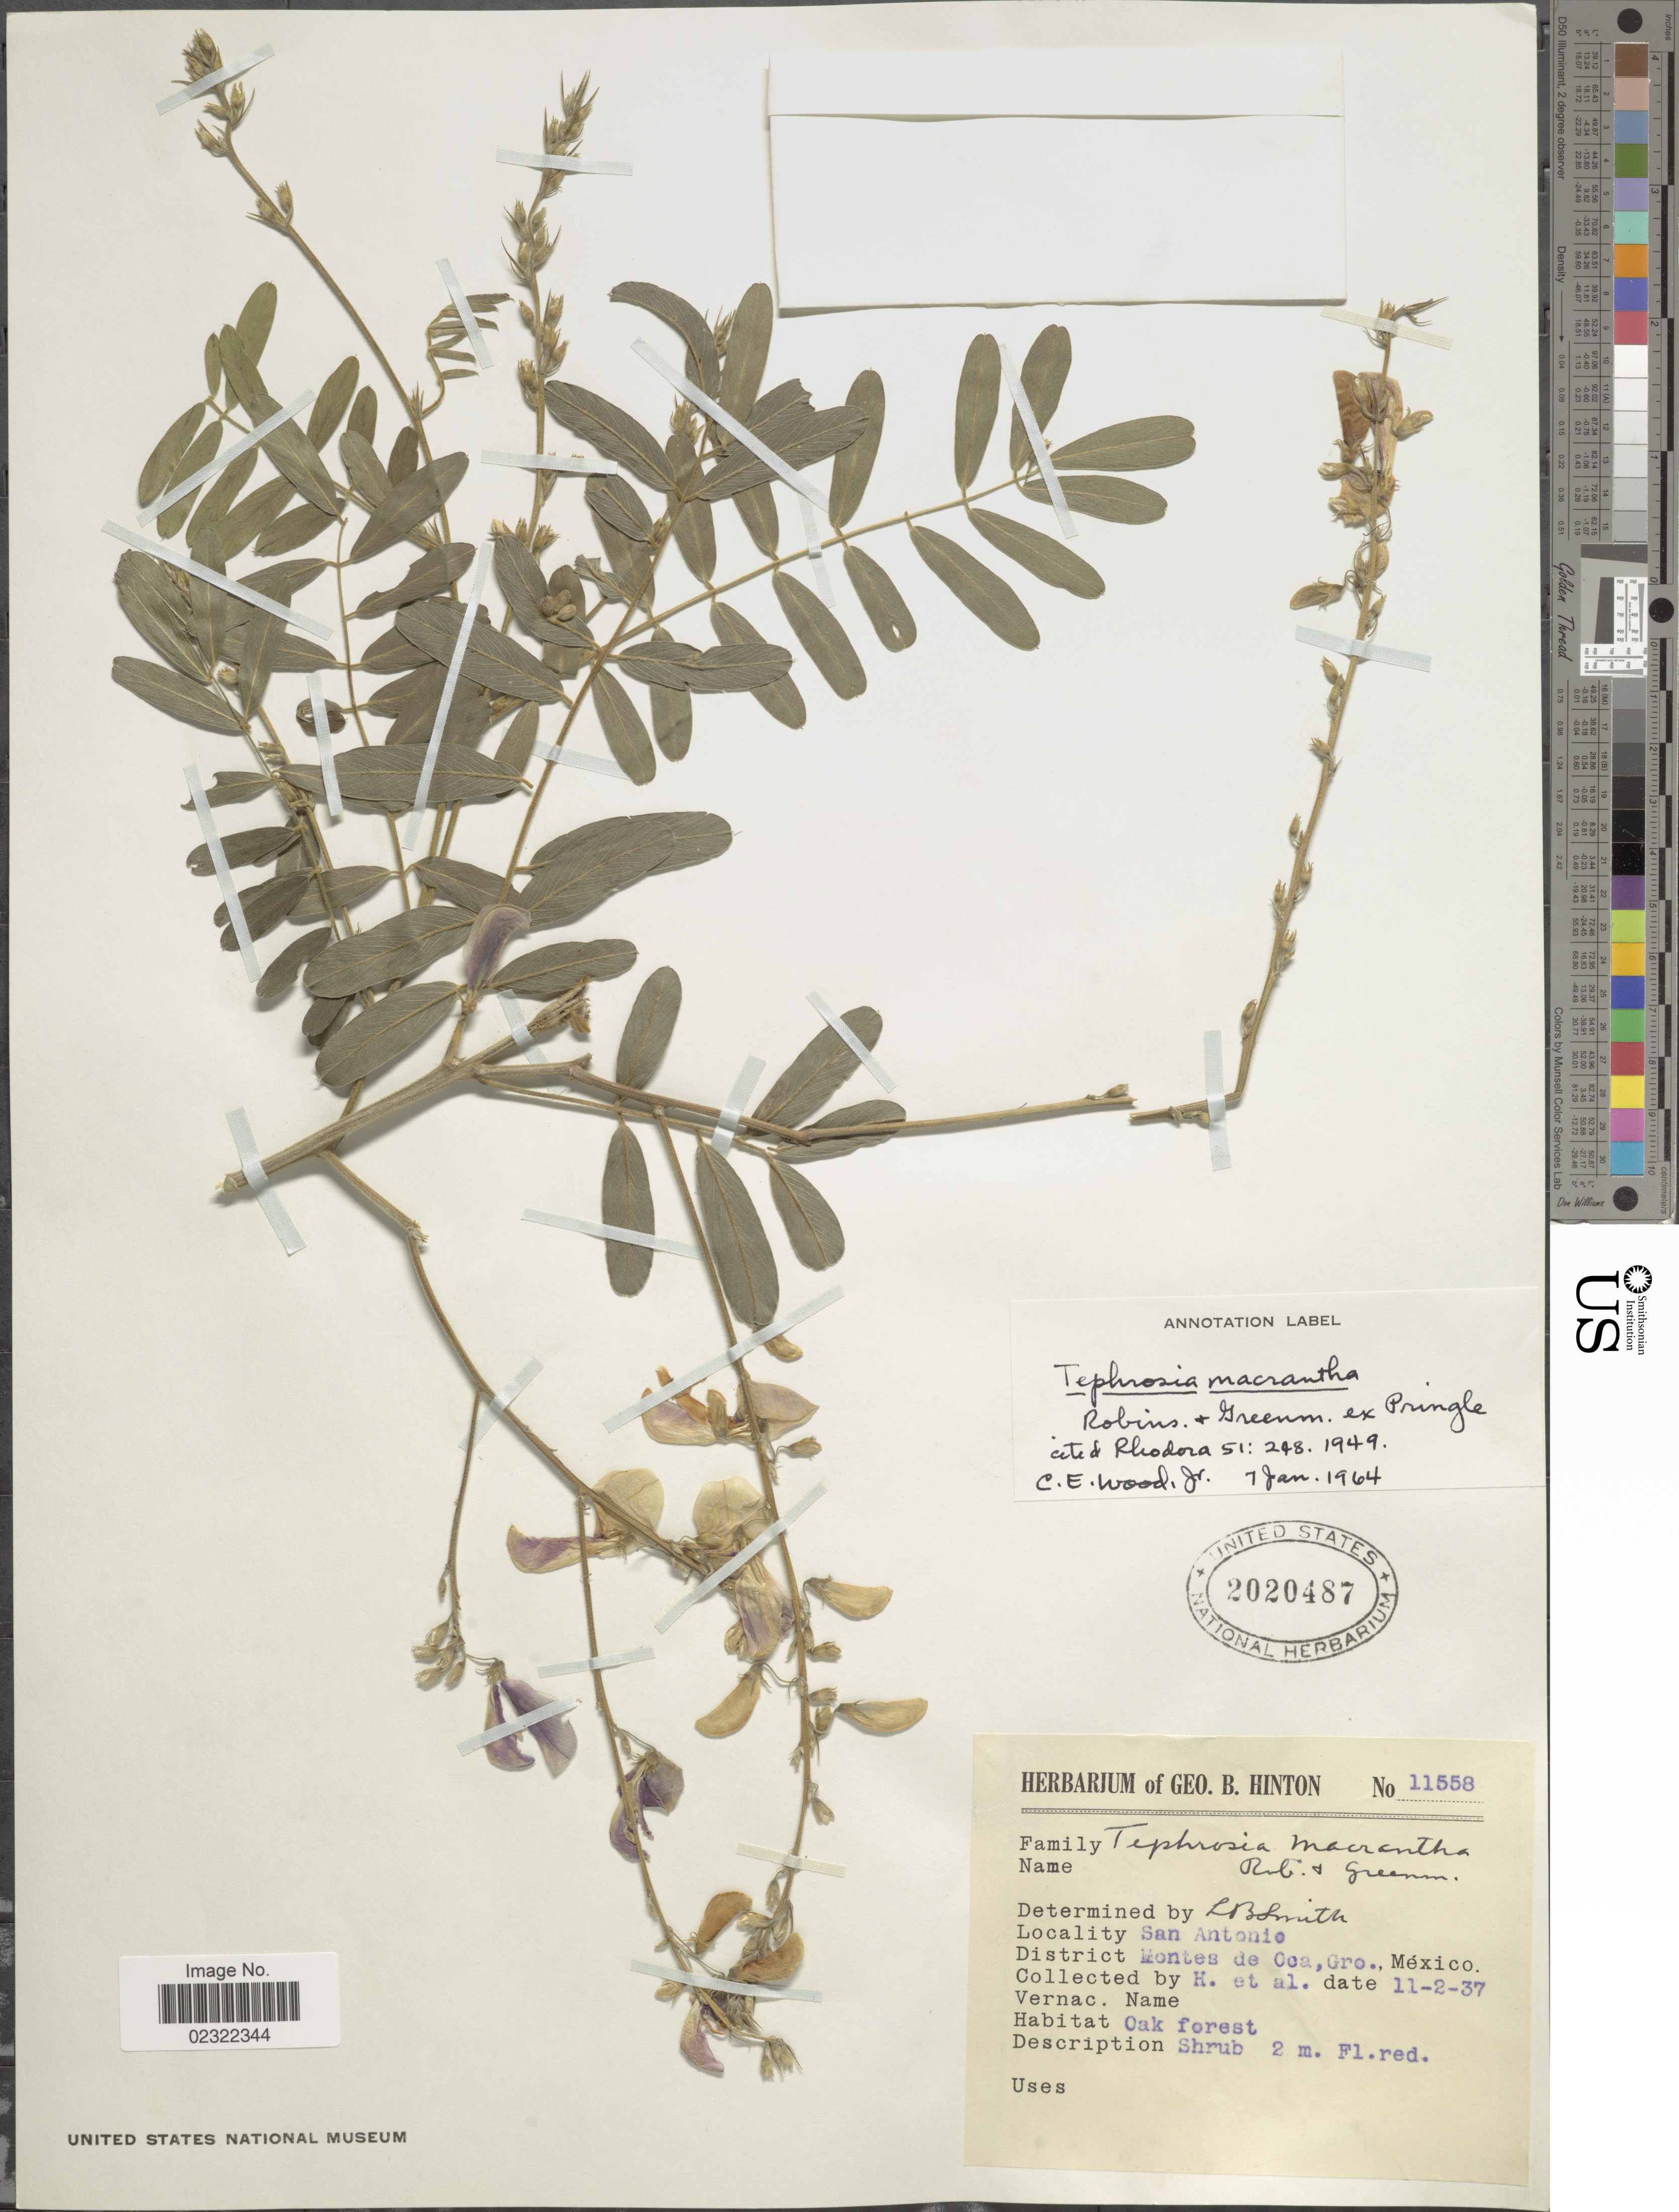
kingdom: Plantae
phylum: Tracheophyta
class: Magnoliopsida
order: Fabales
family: Fabaceae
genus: Tephrosia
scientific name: Tephrosia macrantha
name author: B.L. Rob. & Greenm. ex Pringle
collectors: G. B. Hinton & et al.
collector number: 11558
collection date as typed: Transcribed d/m/y: 11/2/37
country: Mexico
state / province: Guerrero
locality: San Antonie, Montes de Coa, Gro.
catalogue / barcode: US 2020487